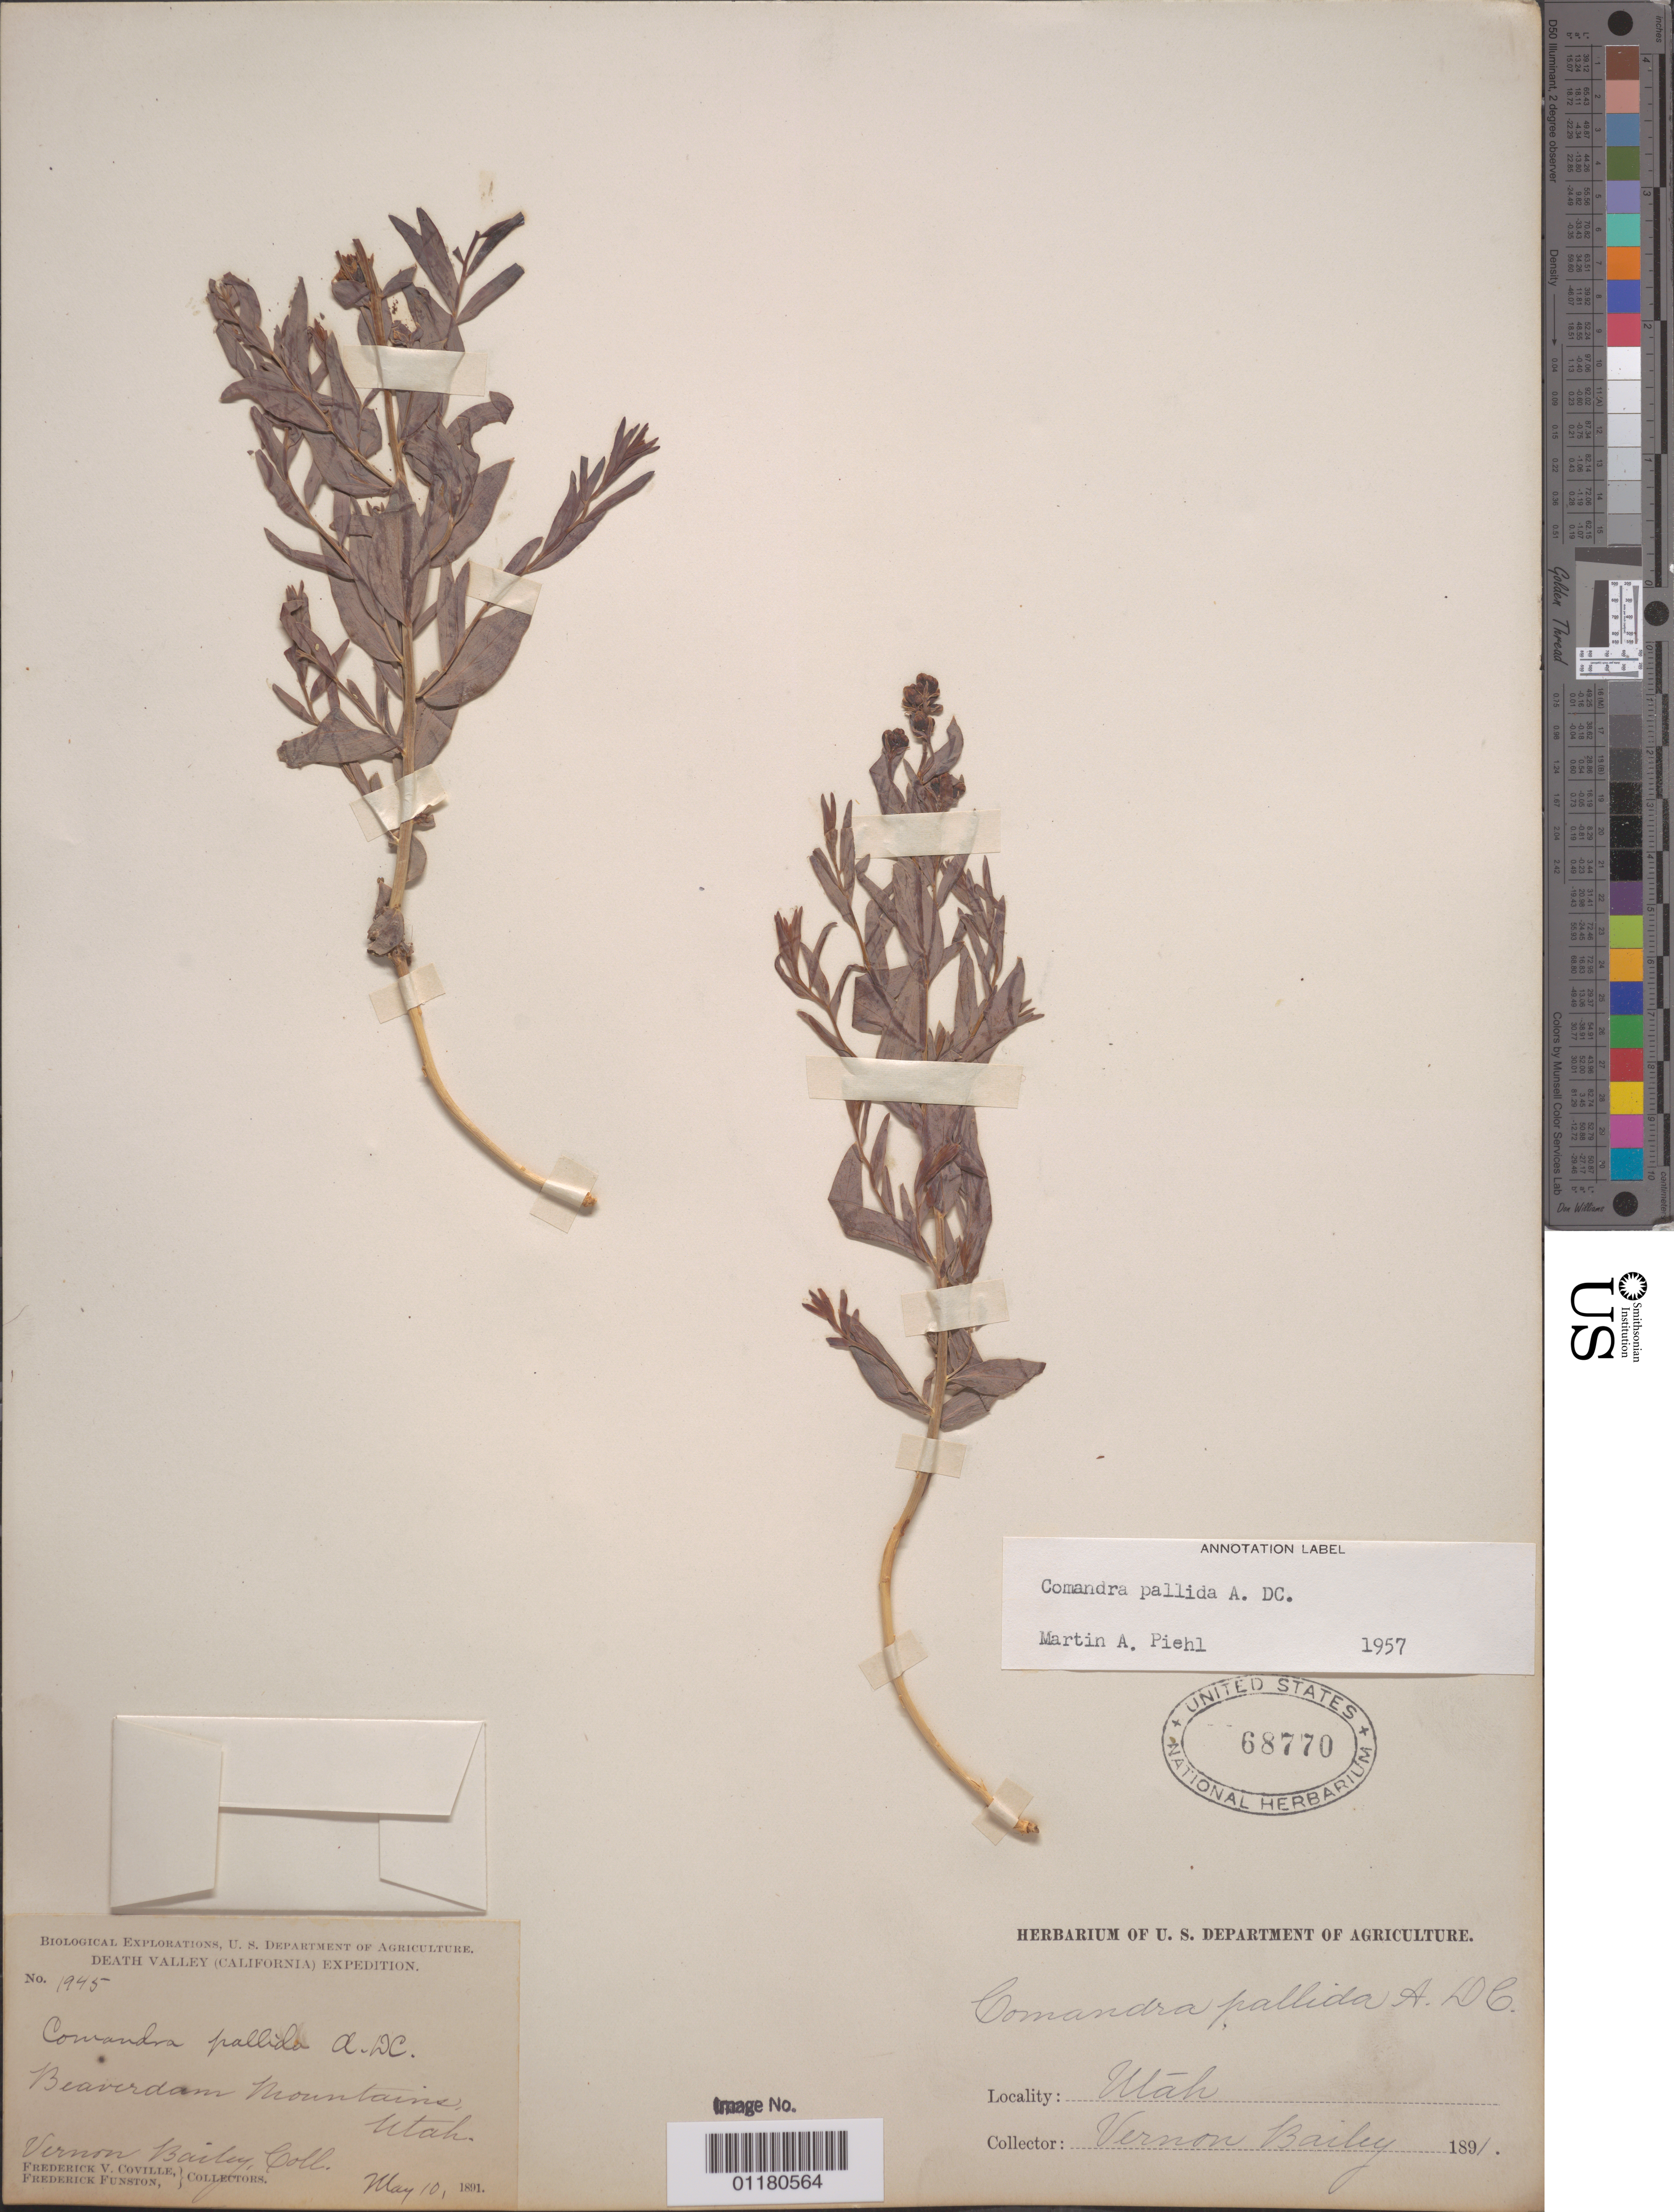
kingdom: Plantae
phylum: Tracheophyta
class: Magnoliopsida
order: Santalales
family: Comandraceae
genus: Comandra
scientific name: Comandra pallida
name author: A. DC.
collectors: V. O. Bailey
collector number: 1945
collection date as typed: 10 May 1891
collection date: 1891-05-10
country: United States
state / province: Utah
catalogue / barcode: US 68770